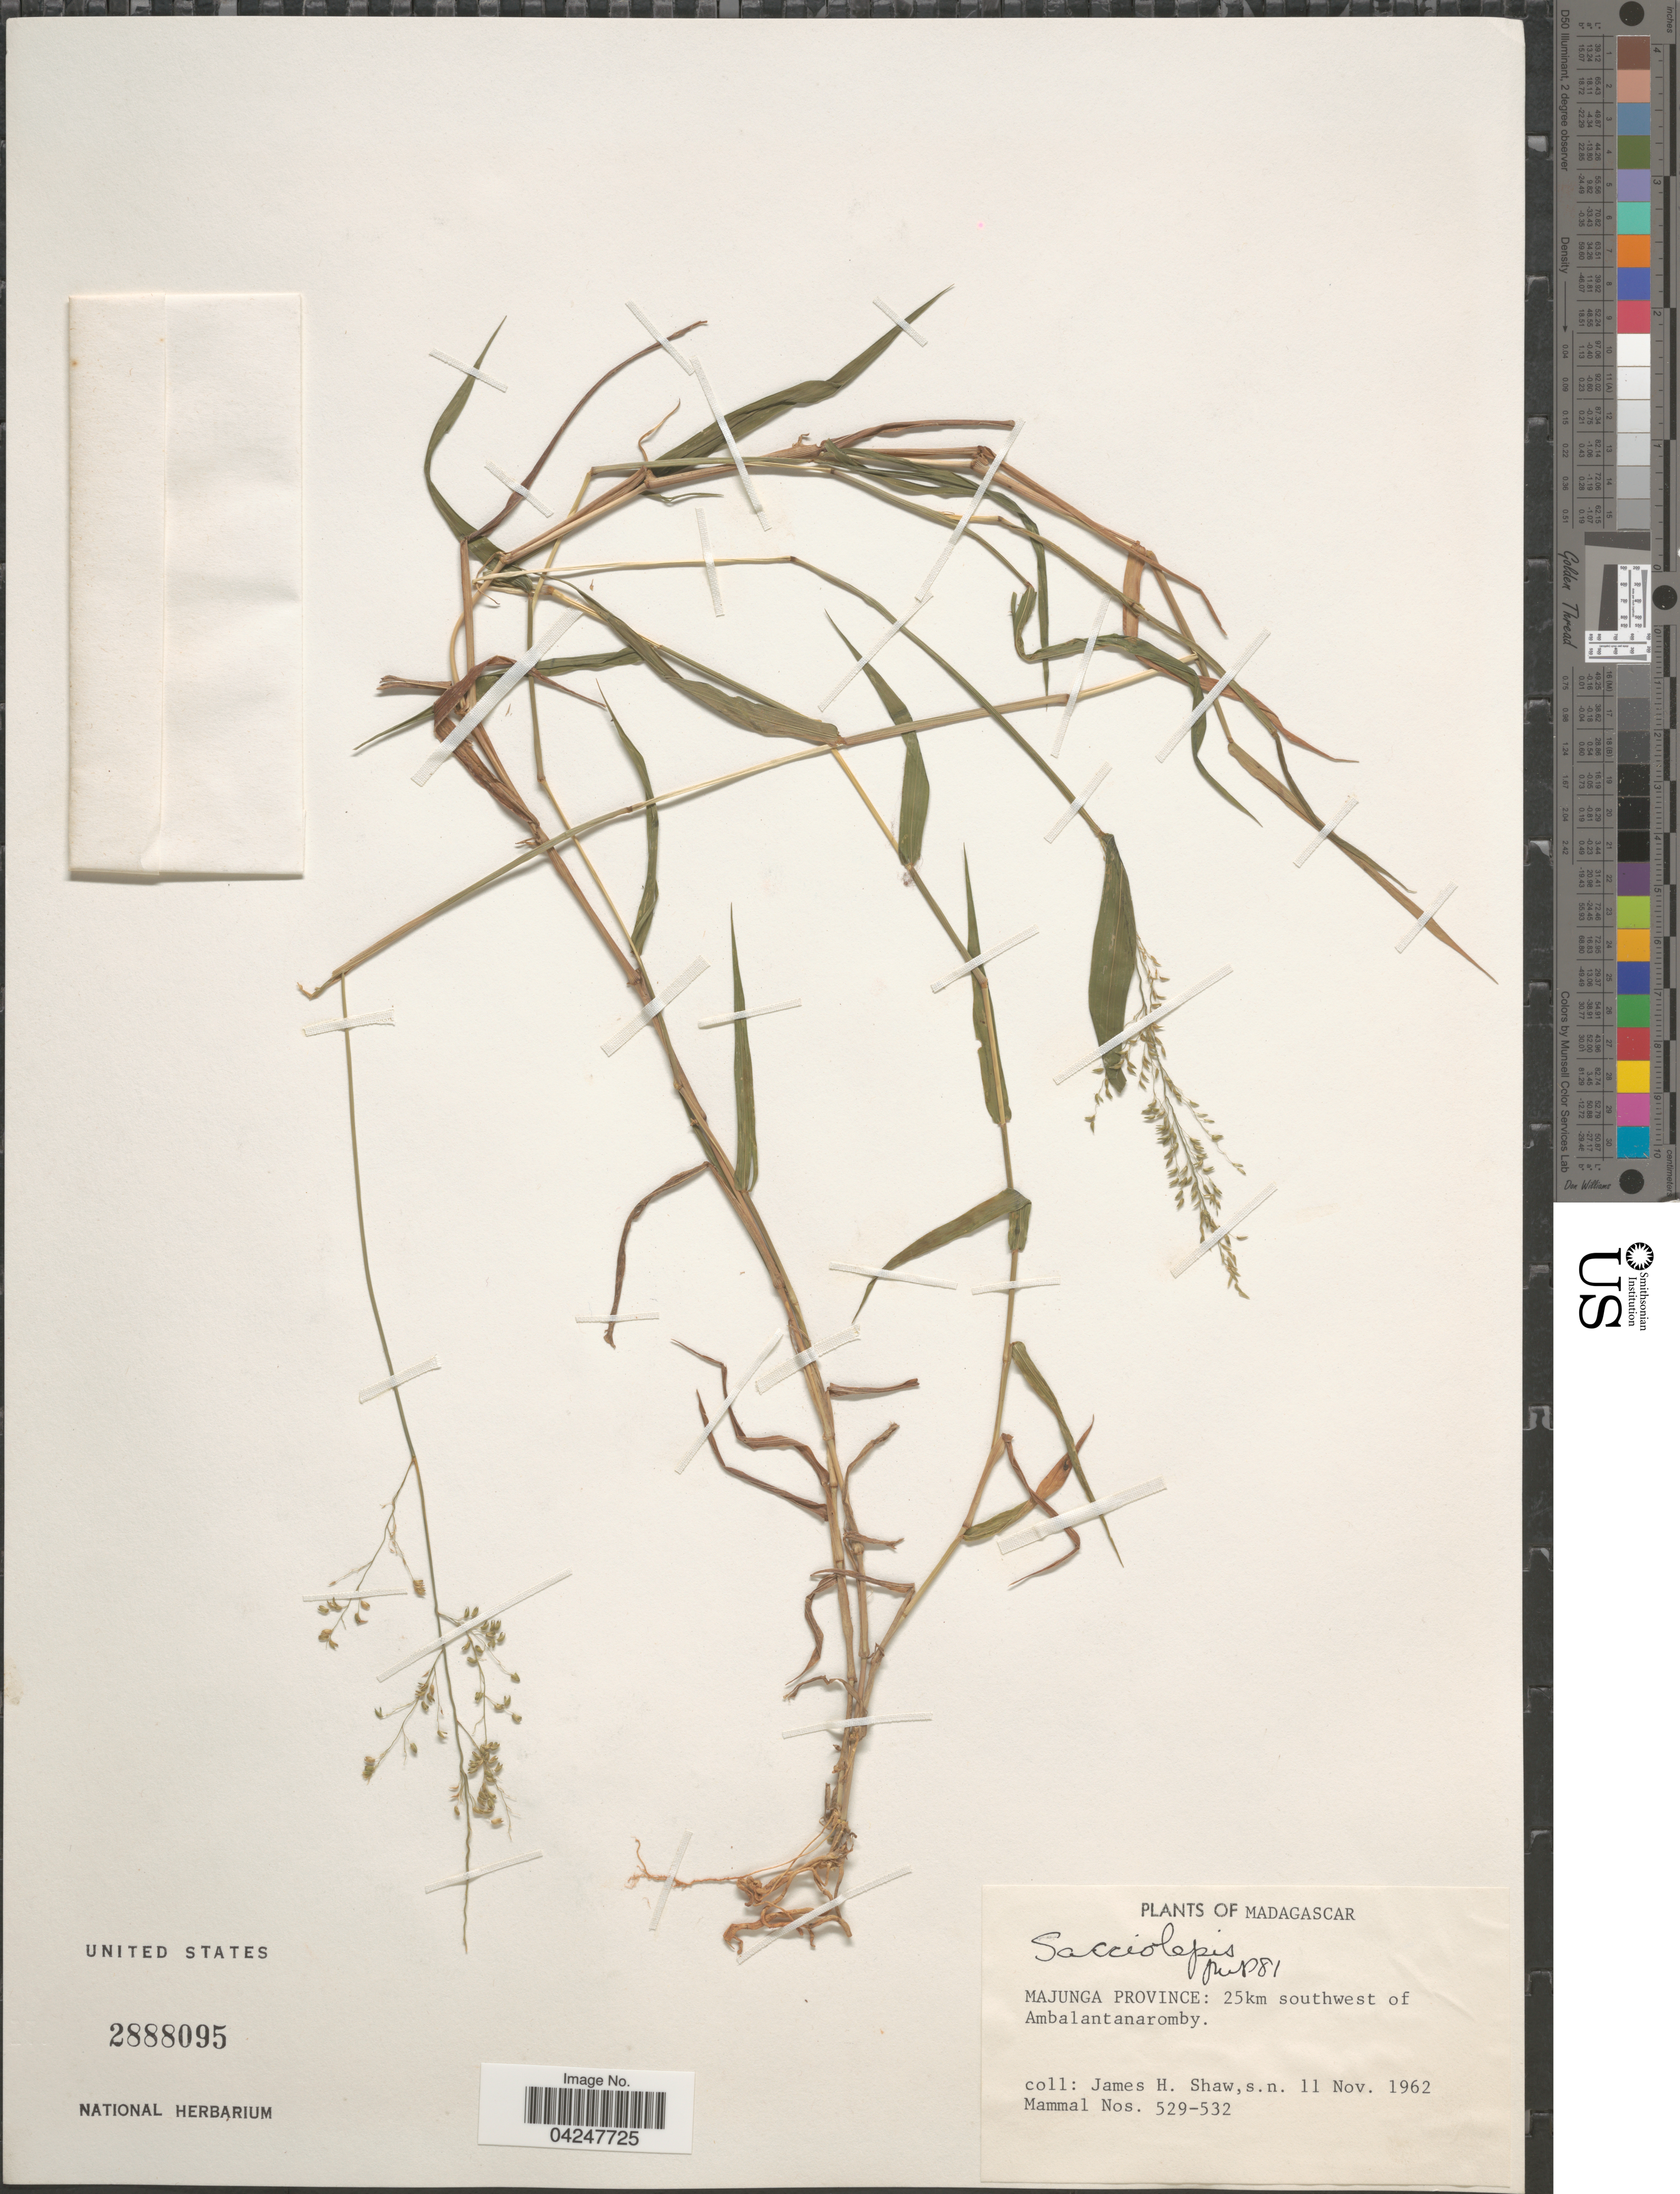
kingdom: Plantae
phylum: Tracheophyta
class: Liliopsida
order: Poales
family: Poaceae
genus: Sacciolepis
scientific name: Sacciolepis sp.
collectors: J. H. Shaw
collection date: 1962-11-11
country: Madagascar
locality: Majunga Province: 25km southwest of Ambalantanaromby.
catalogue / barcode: US 2888095